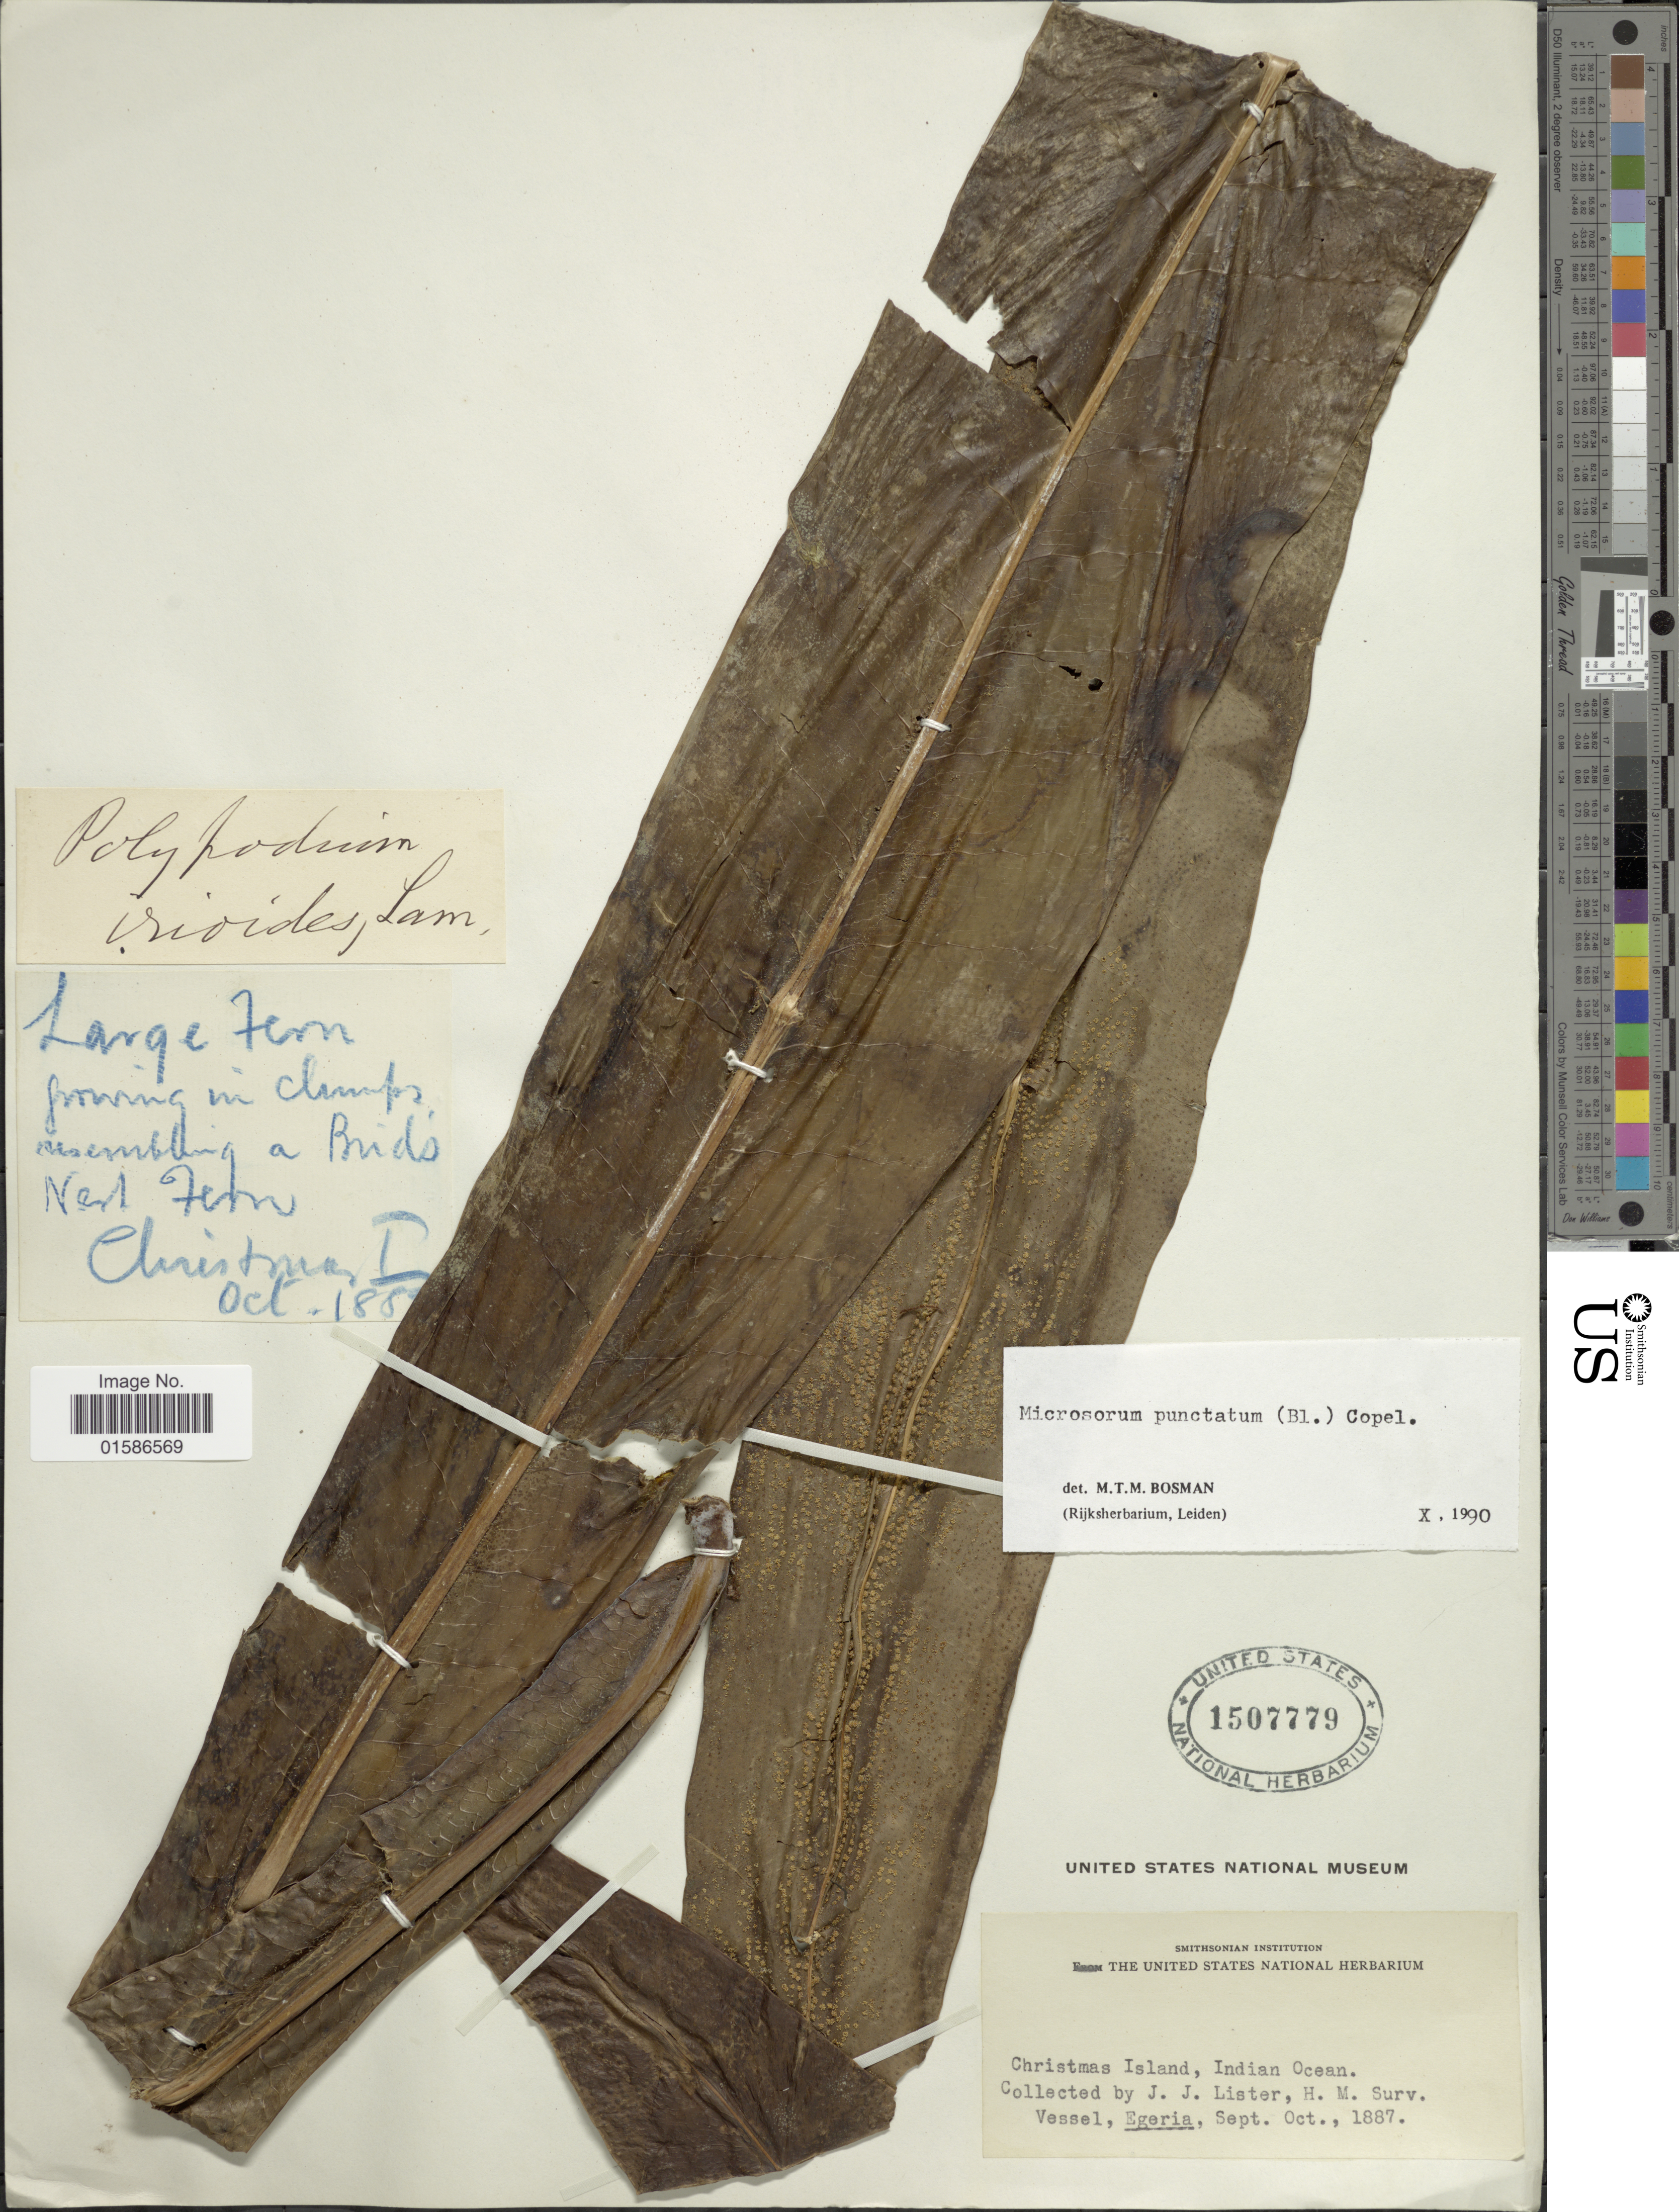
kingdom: Plantae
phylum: Tracheophyta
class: Polypodiopsida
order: Polypodiales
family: Polypodiaceae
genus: Microsorum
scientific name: Microsorum punctatum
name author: (L.) Copel.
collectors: J. Lister & H. Surv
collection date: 1887-09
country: Australia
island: Christmas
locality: Christmas Island, Indian Ocean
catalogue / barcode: US 1507779